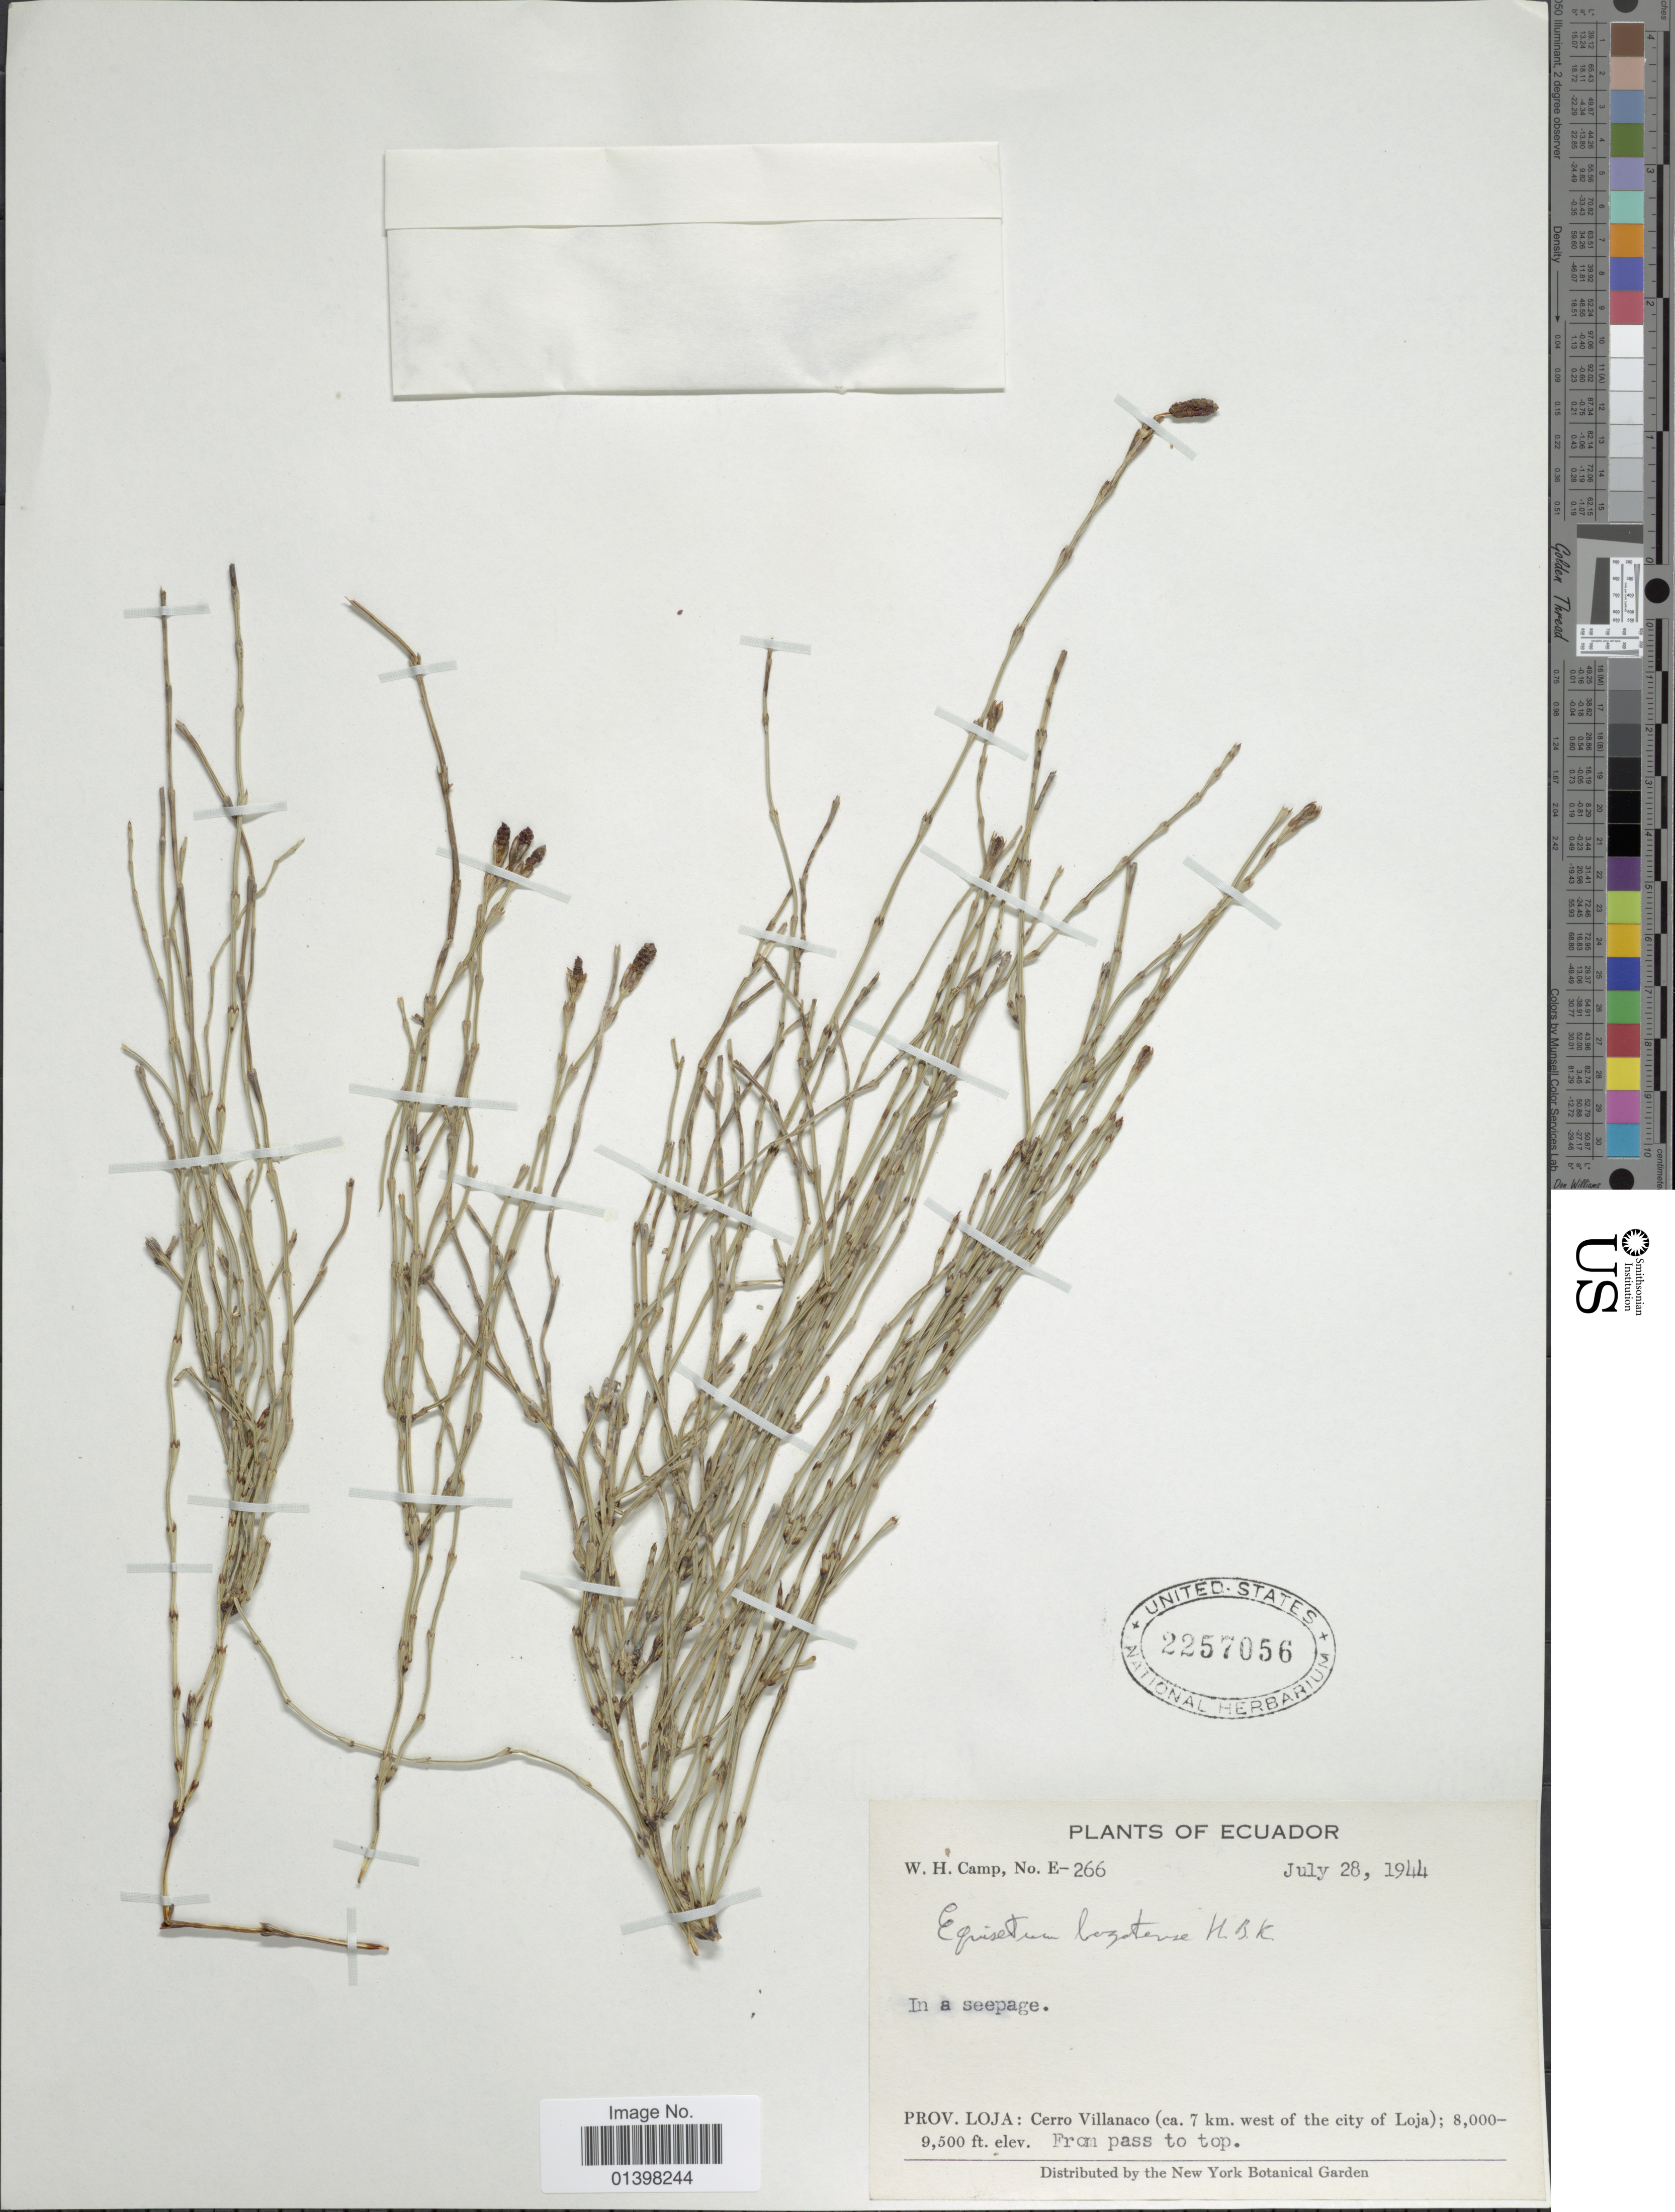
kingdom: Plantae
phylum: Tracheophyta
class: Polypodiopsida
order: Equisetales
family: Equisetaceae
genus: Equisetum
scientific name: Equisetum bogotense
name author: Kunth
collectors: W. H. Camp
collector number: E-266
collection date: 1944-07-28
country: Ecuador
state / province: Loja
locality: Cerro Villanaco (ca 7 km west of the city of Loja)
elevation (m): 2438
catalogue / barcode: US 2257056